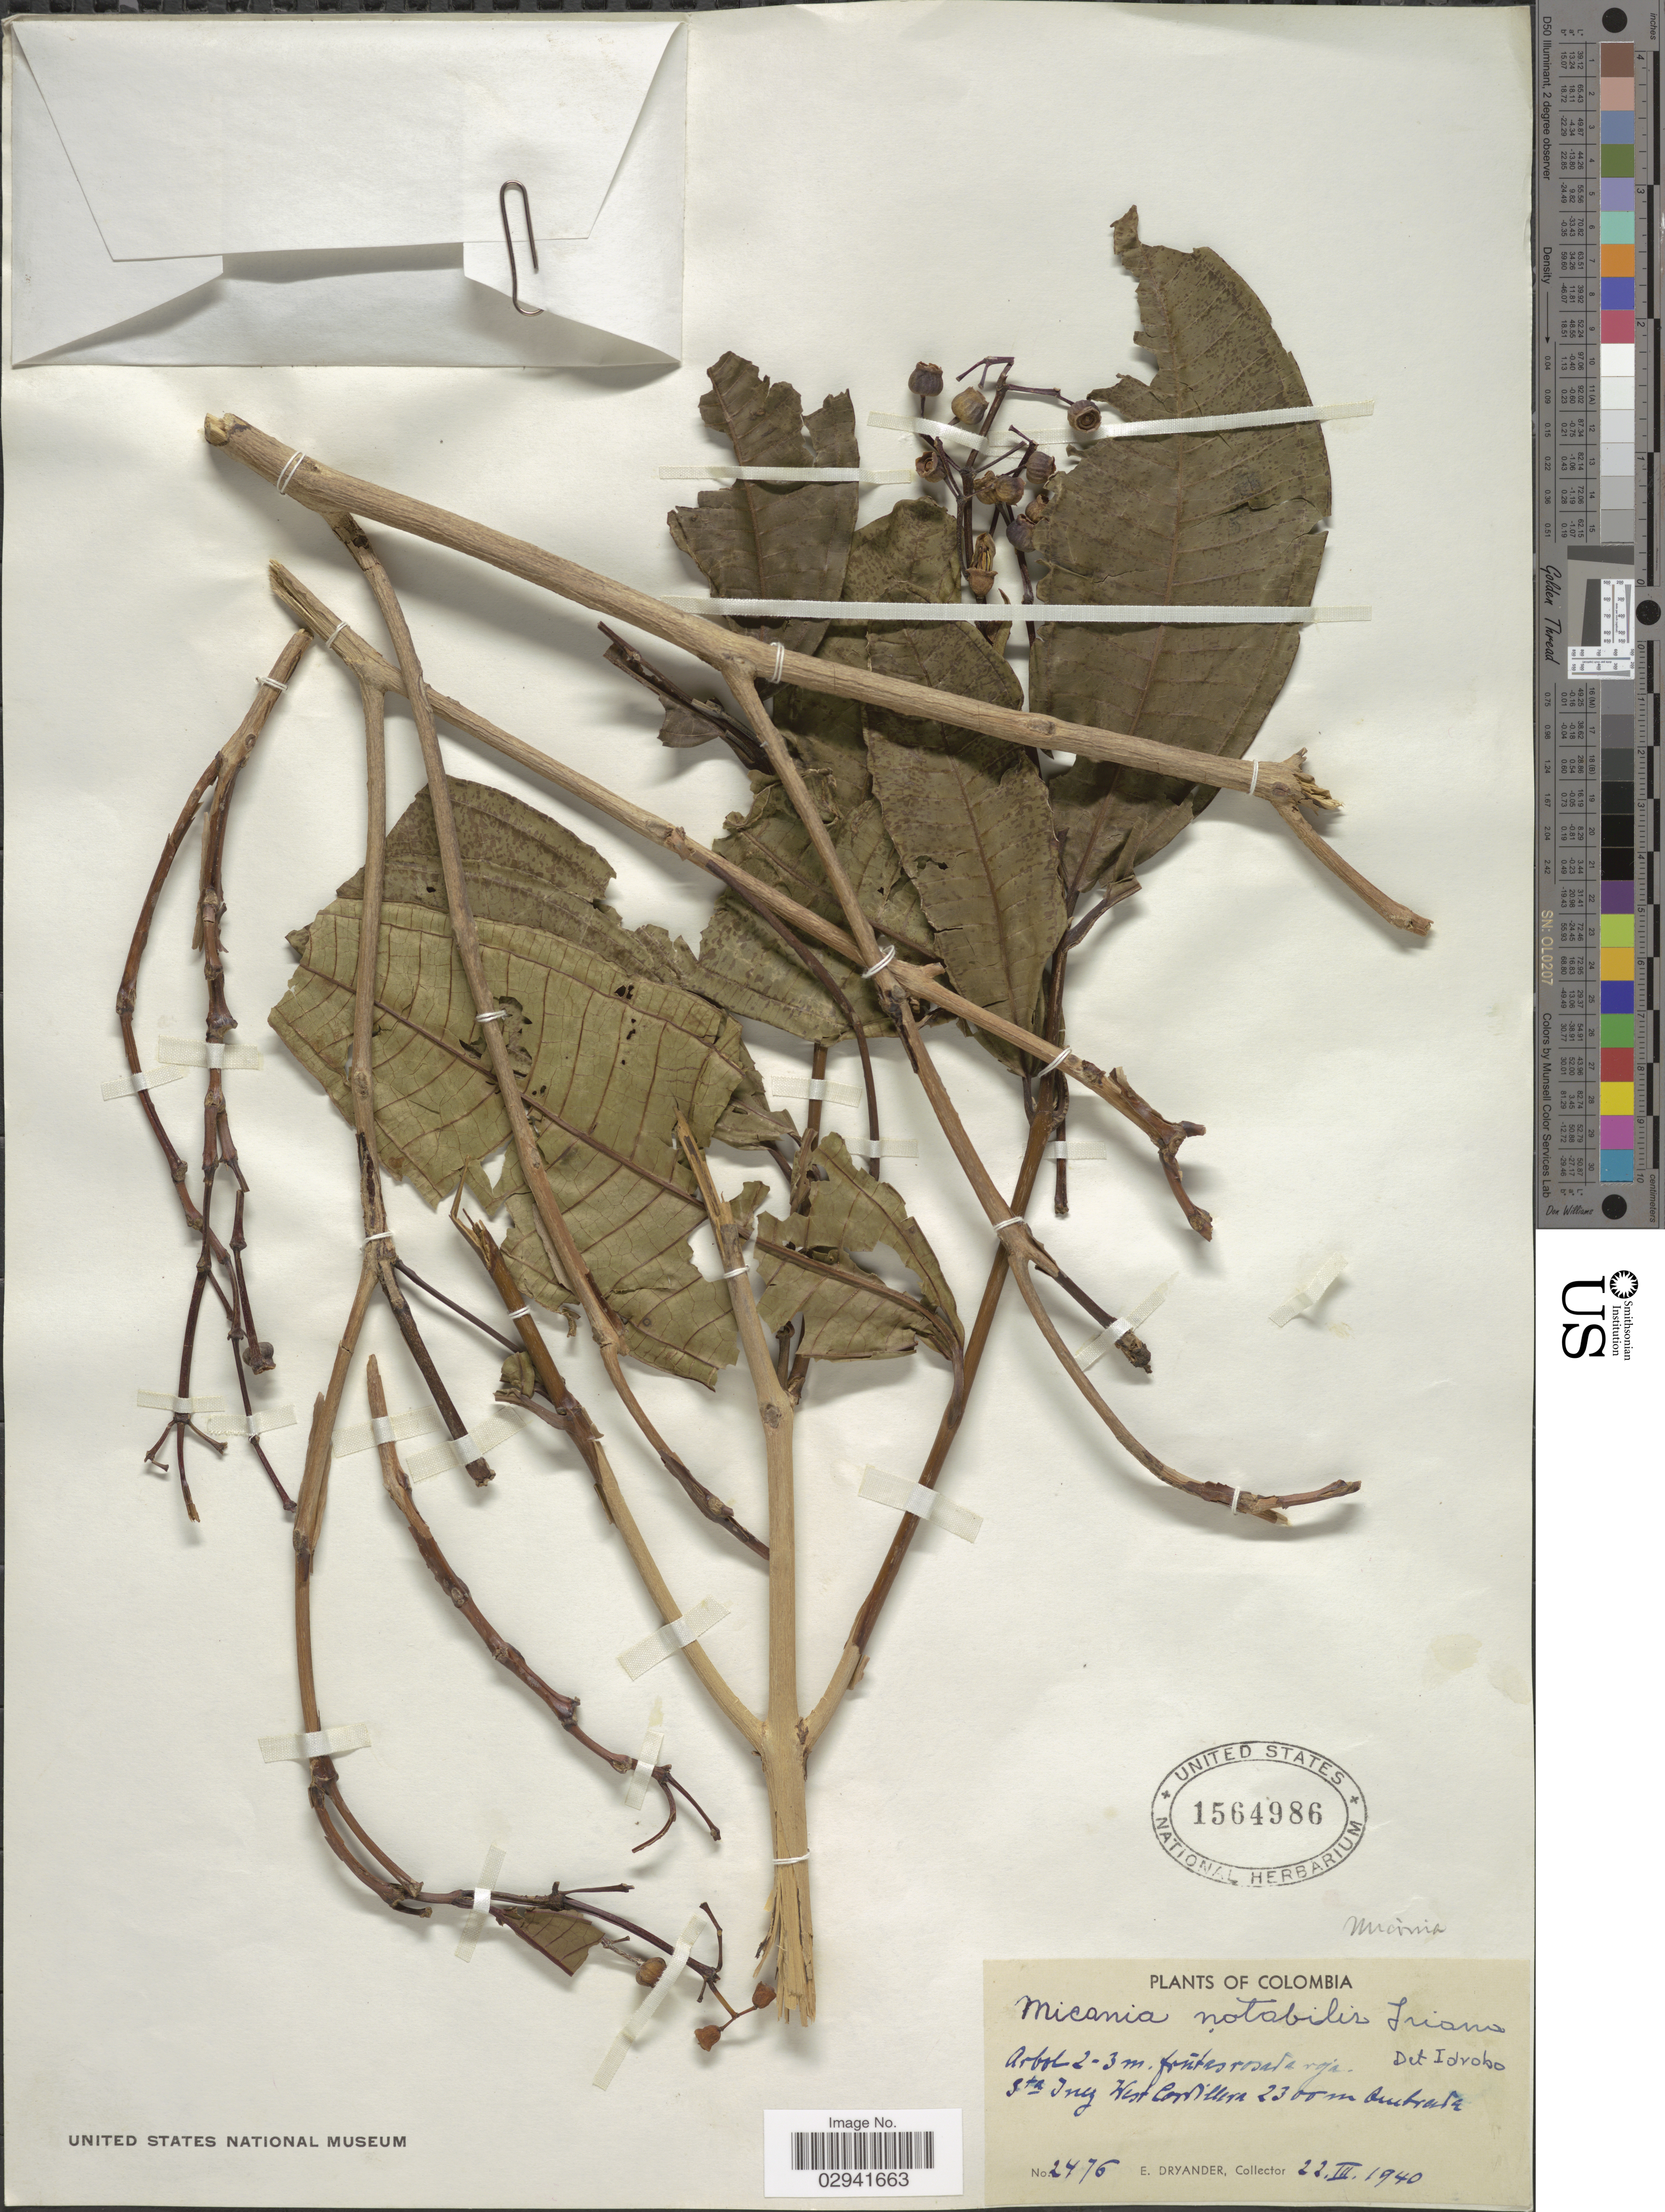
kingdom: Plantae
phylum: Tracheophyta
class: Magnoliopsida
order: Myrtales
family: Melastomataceae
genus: Miconia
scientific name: Miconia notabilis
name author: Triana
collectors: E. Dryander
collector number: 2476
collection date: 1940-03-22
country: Colombia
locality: Sta Inez West Cordillera Quebrada.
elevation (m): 2300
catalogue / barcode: US 1564986